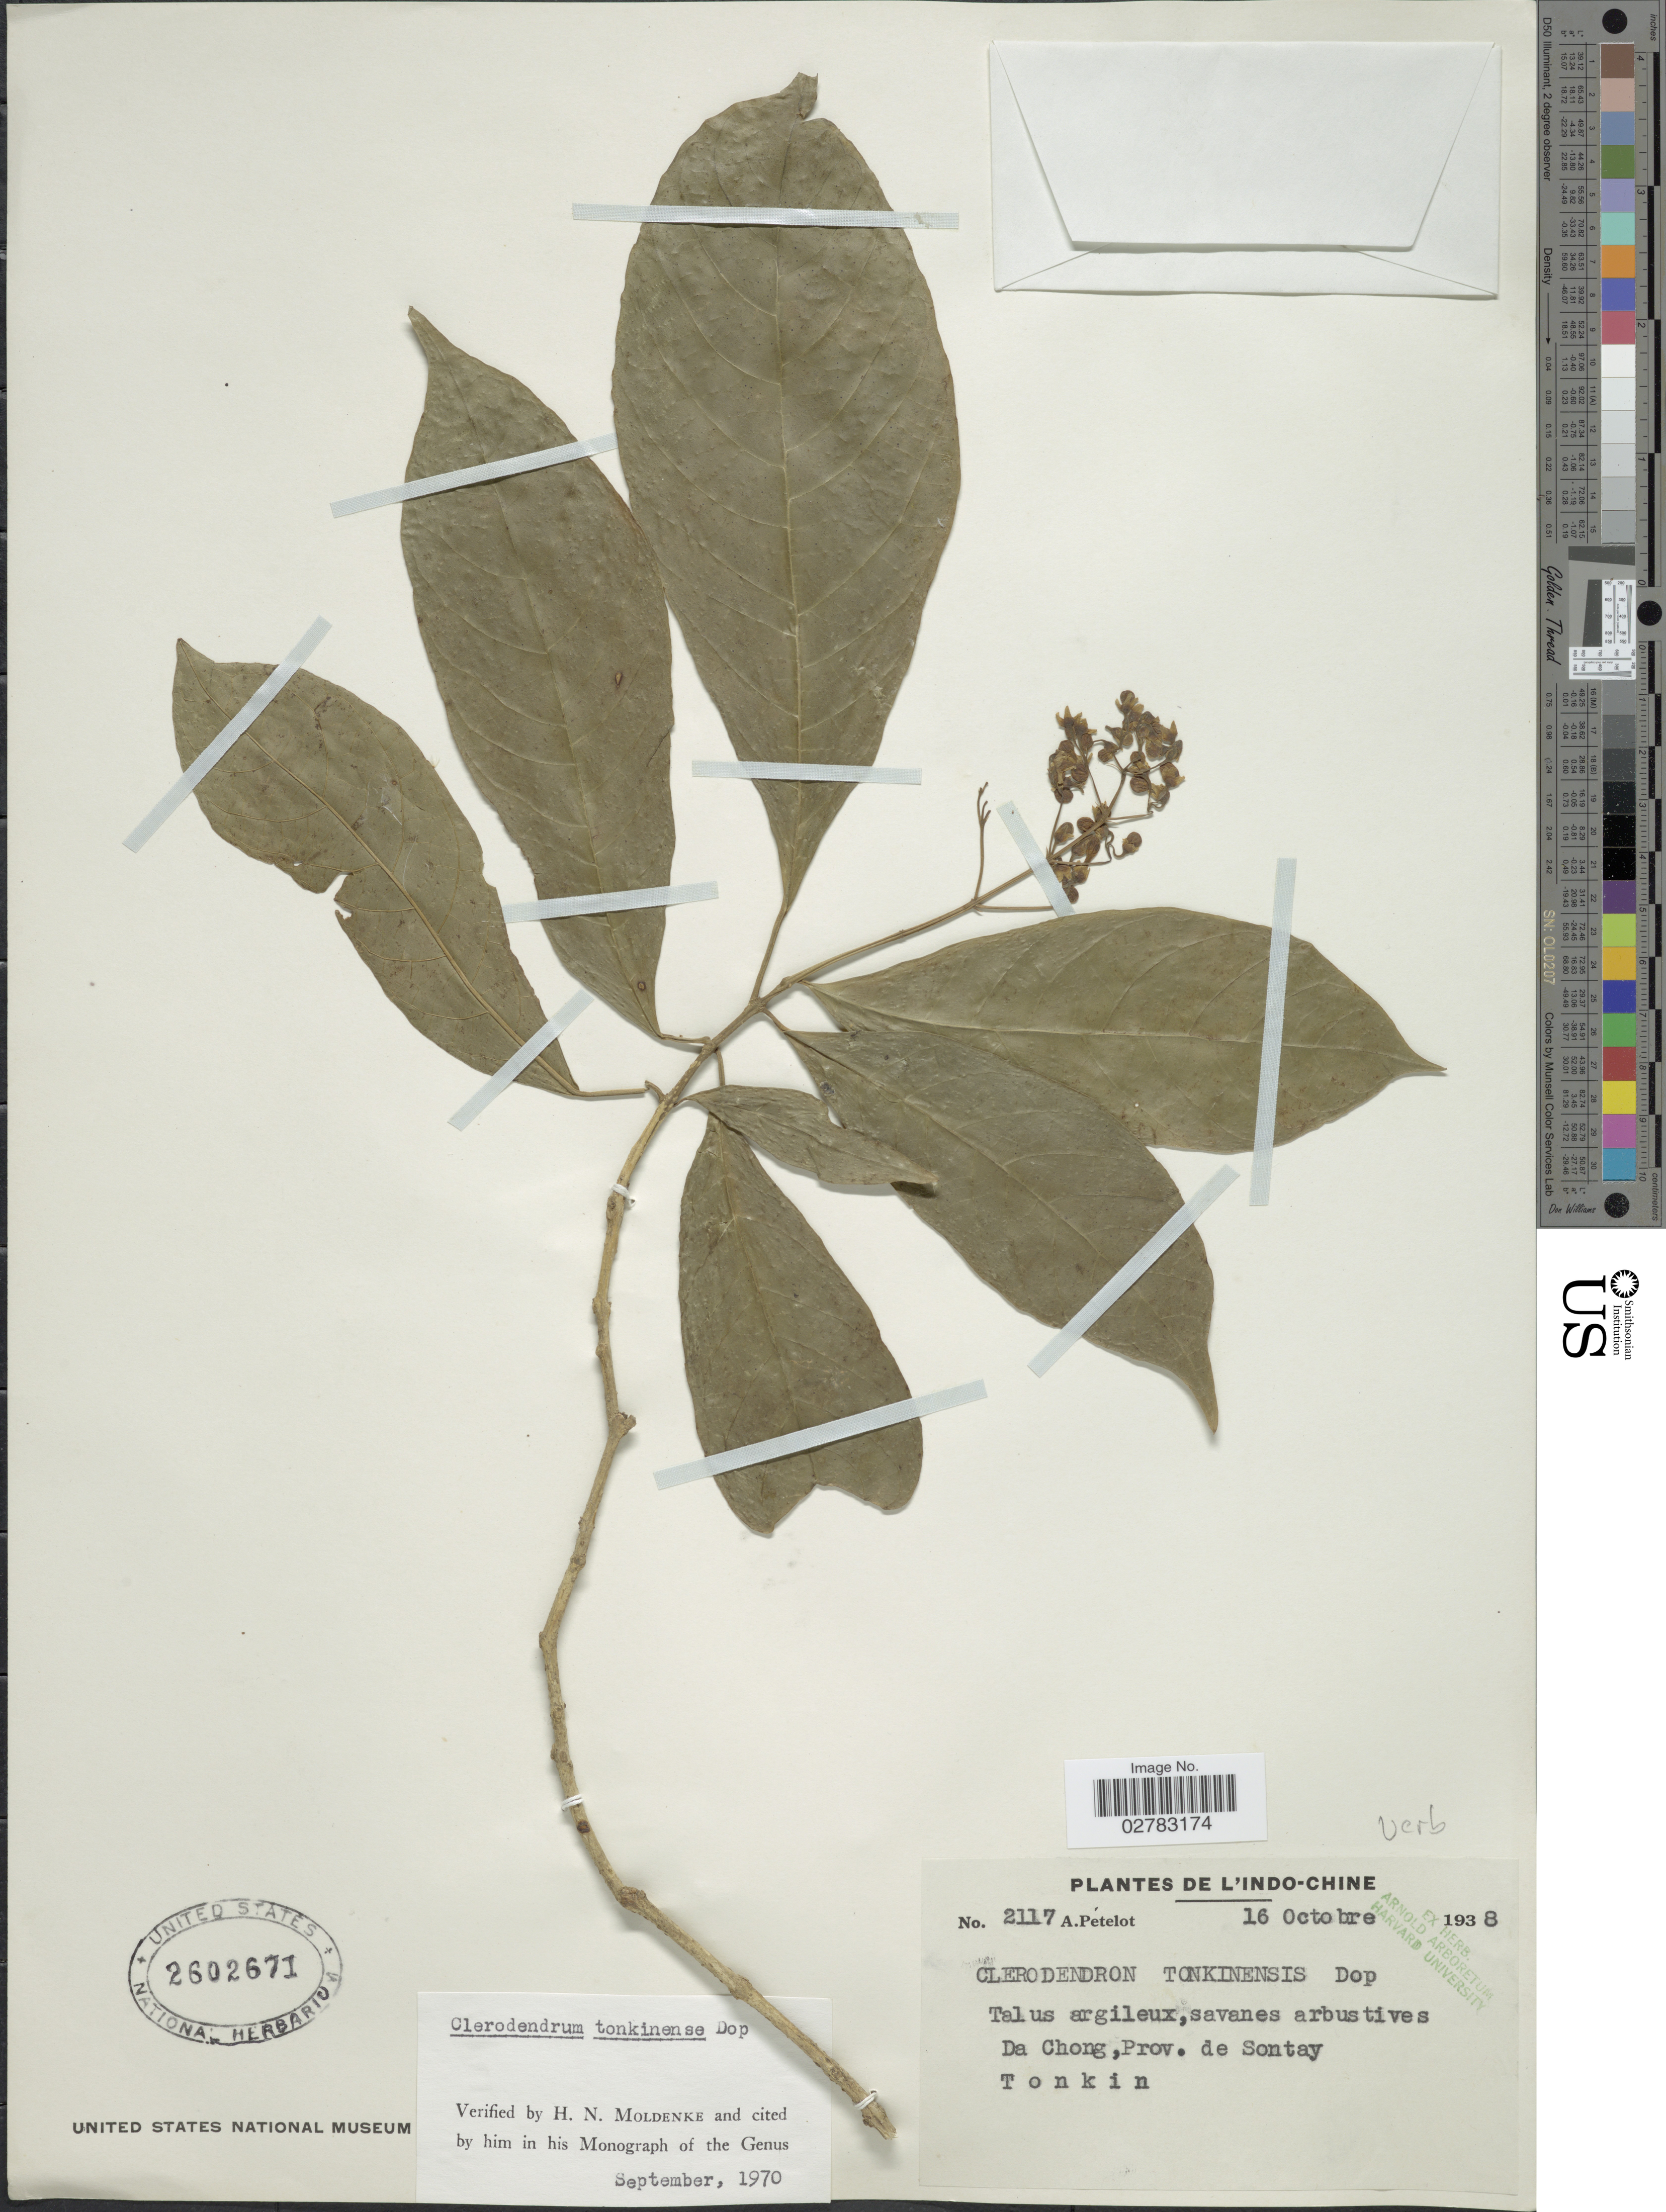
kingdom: Plantae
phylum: Tracheophyta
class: Magnoliopsida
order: Lamiales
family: Lamiaceae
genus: Clerodendrum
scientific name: Clerodendrum tonkinense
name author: Dop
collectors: A. Petelot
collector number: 2117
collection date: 1938-10-16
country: Vietnam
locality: L'Indo-Chine. Da Chong, Prov. de Sontay. Tonkin.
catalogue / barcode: US 2602671